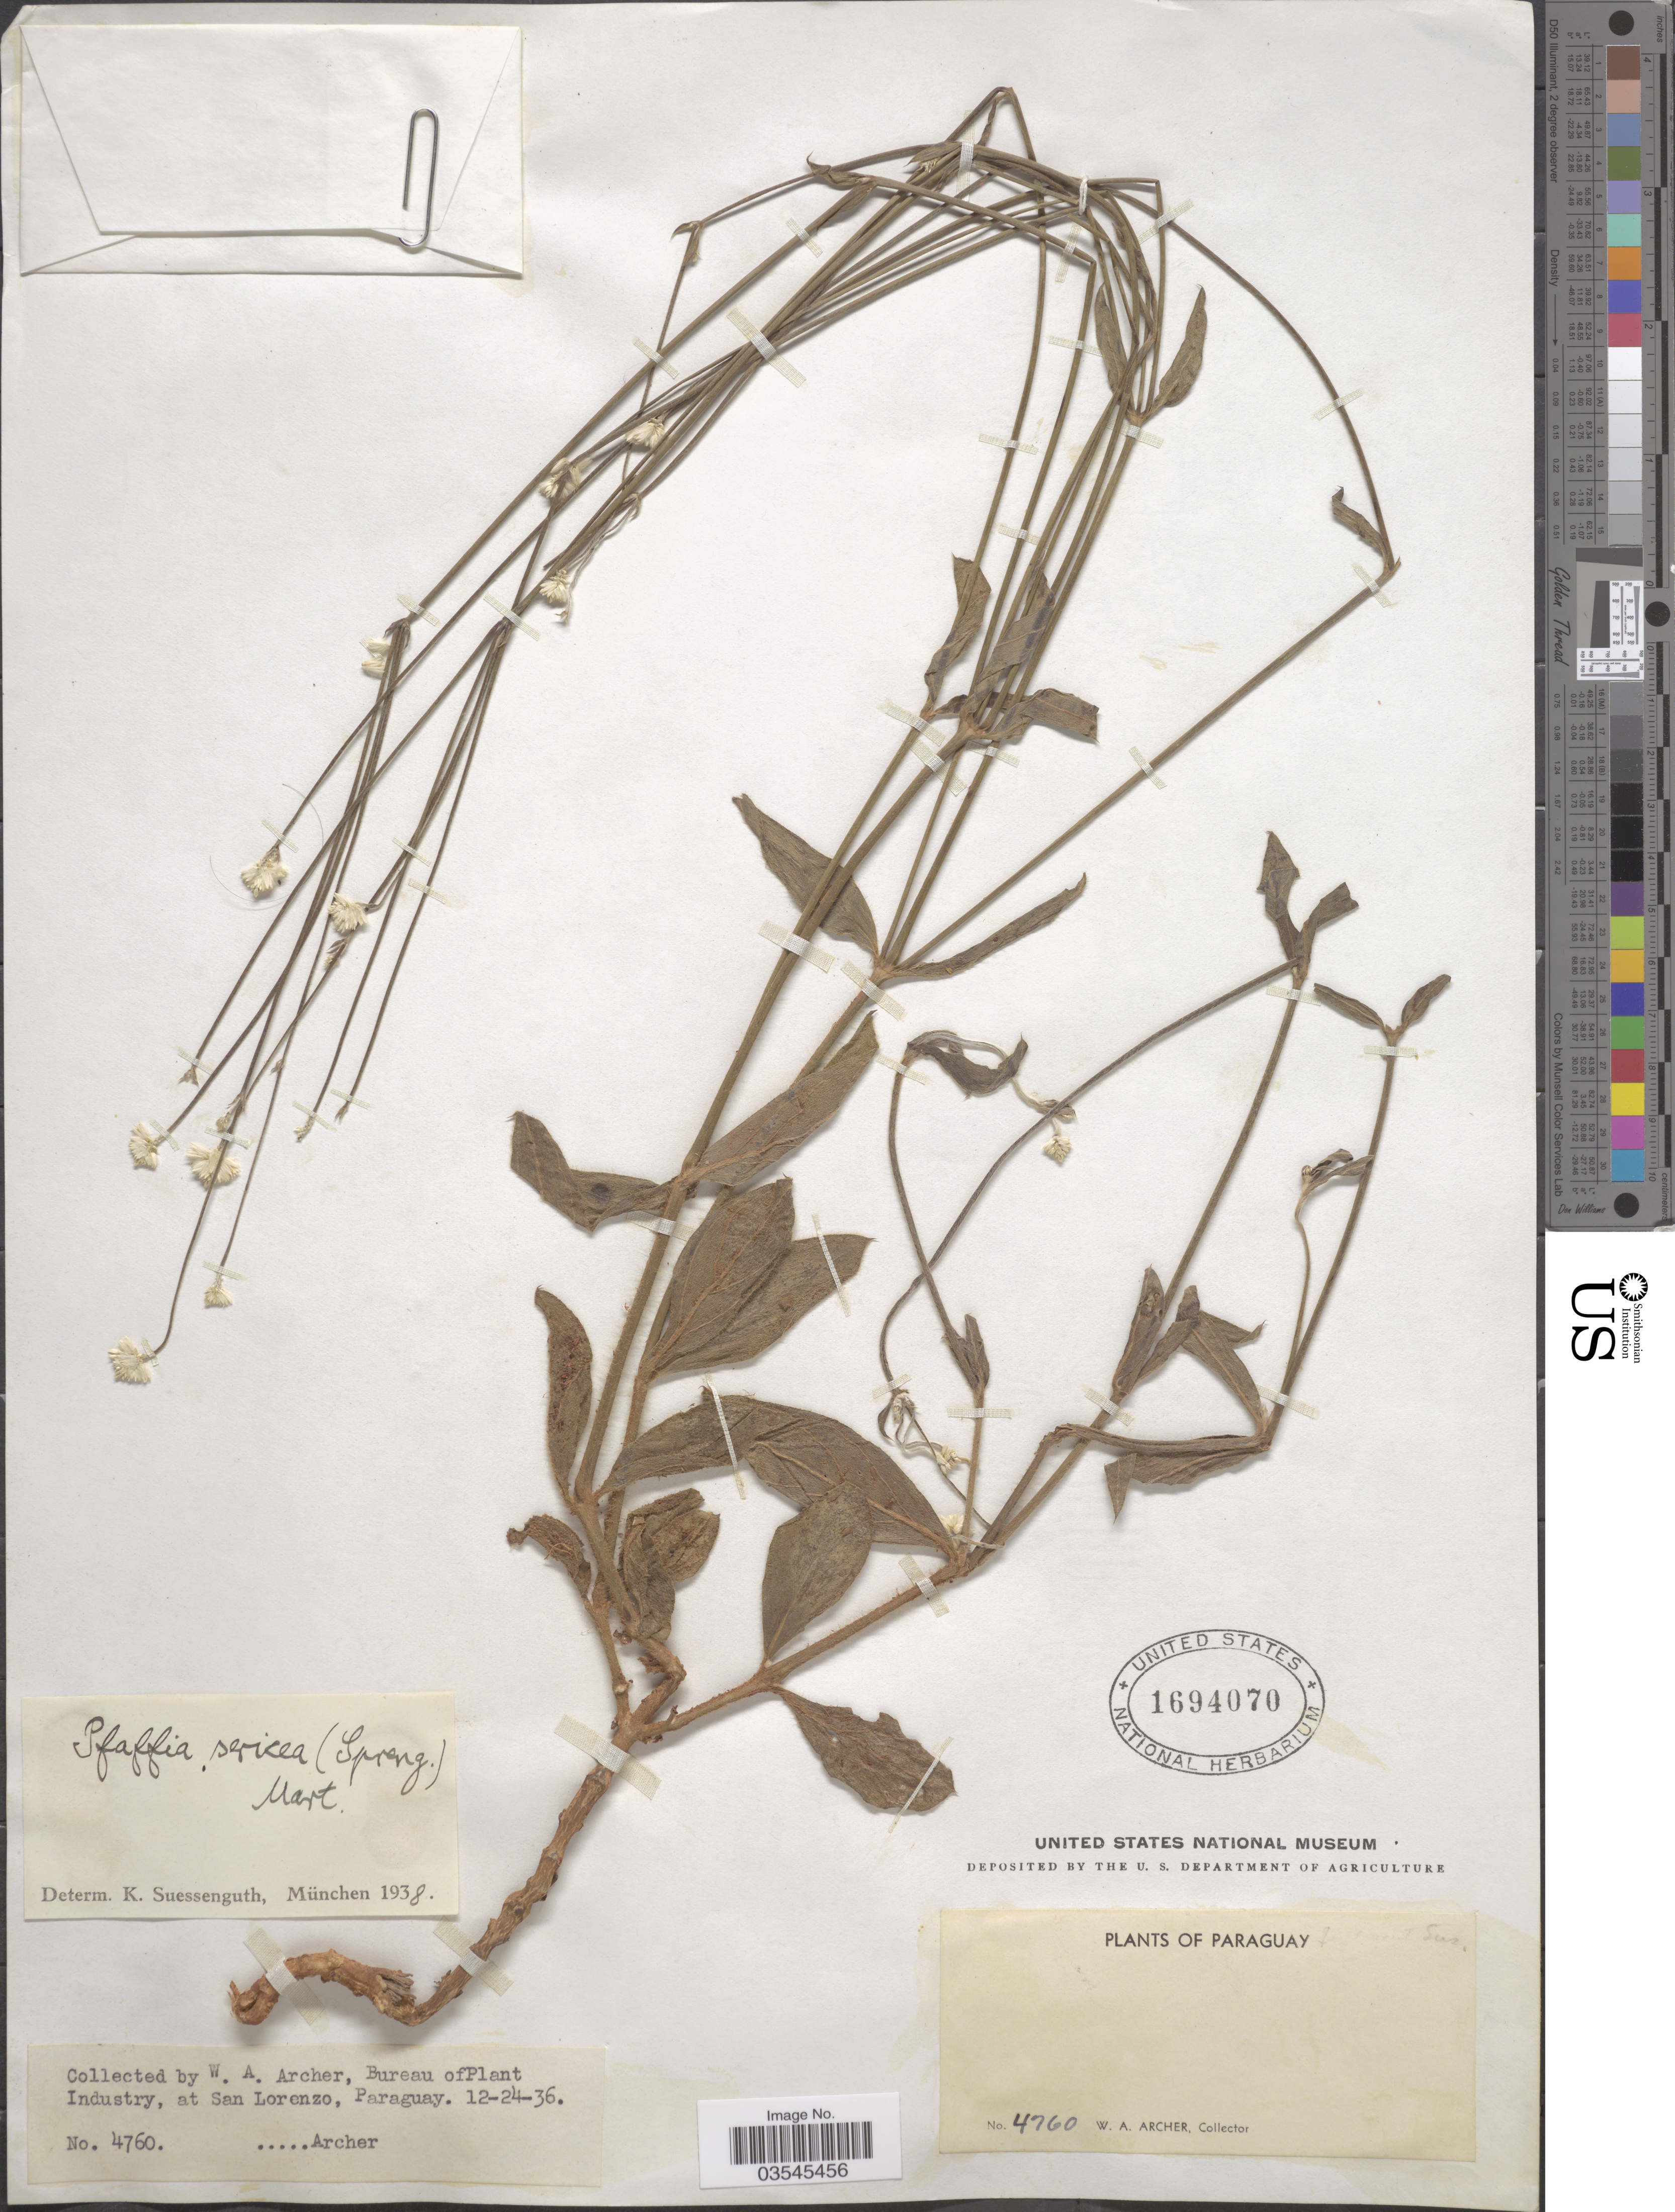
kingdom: Plantae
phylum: Tracheophyta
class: Magnoliopsida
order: Caryophyllales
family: Amaranthaceae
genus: Pfaffia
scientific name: Pfaffia tuberosa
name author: (Moq. ex DC.) Hicken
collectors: W. Archer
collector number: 4760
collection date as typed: Transcribed d/m/y: 24/12/36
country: Paraguay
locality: San Lorenzo.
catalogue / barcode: US 1694070